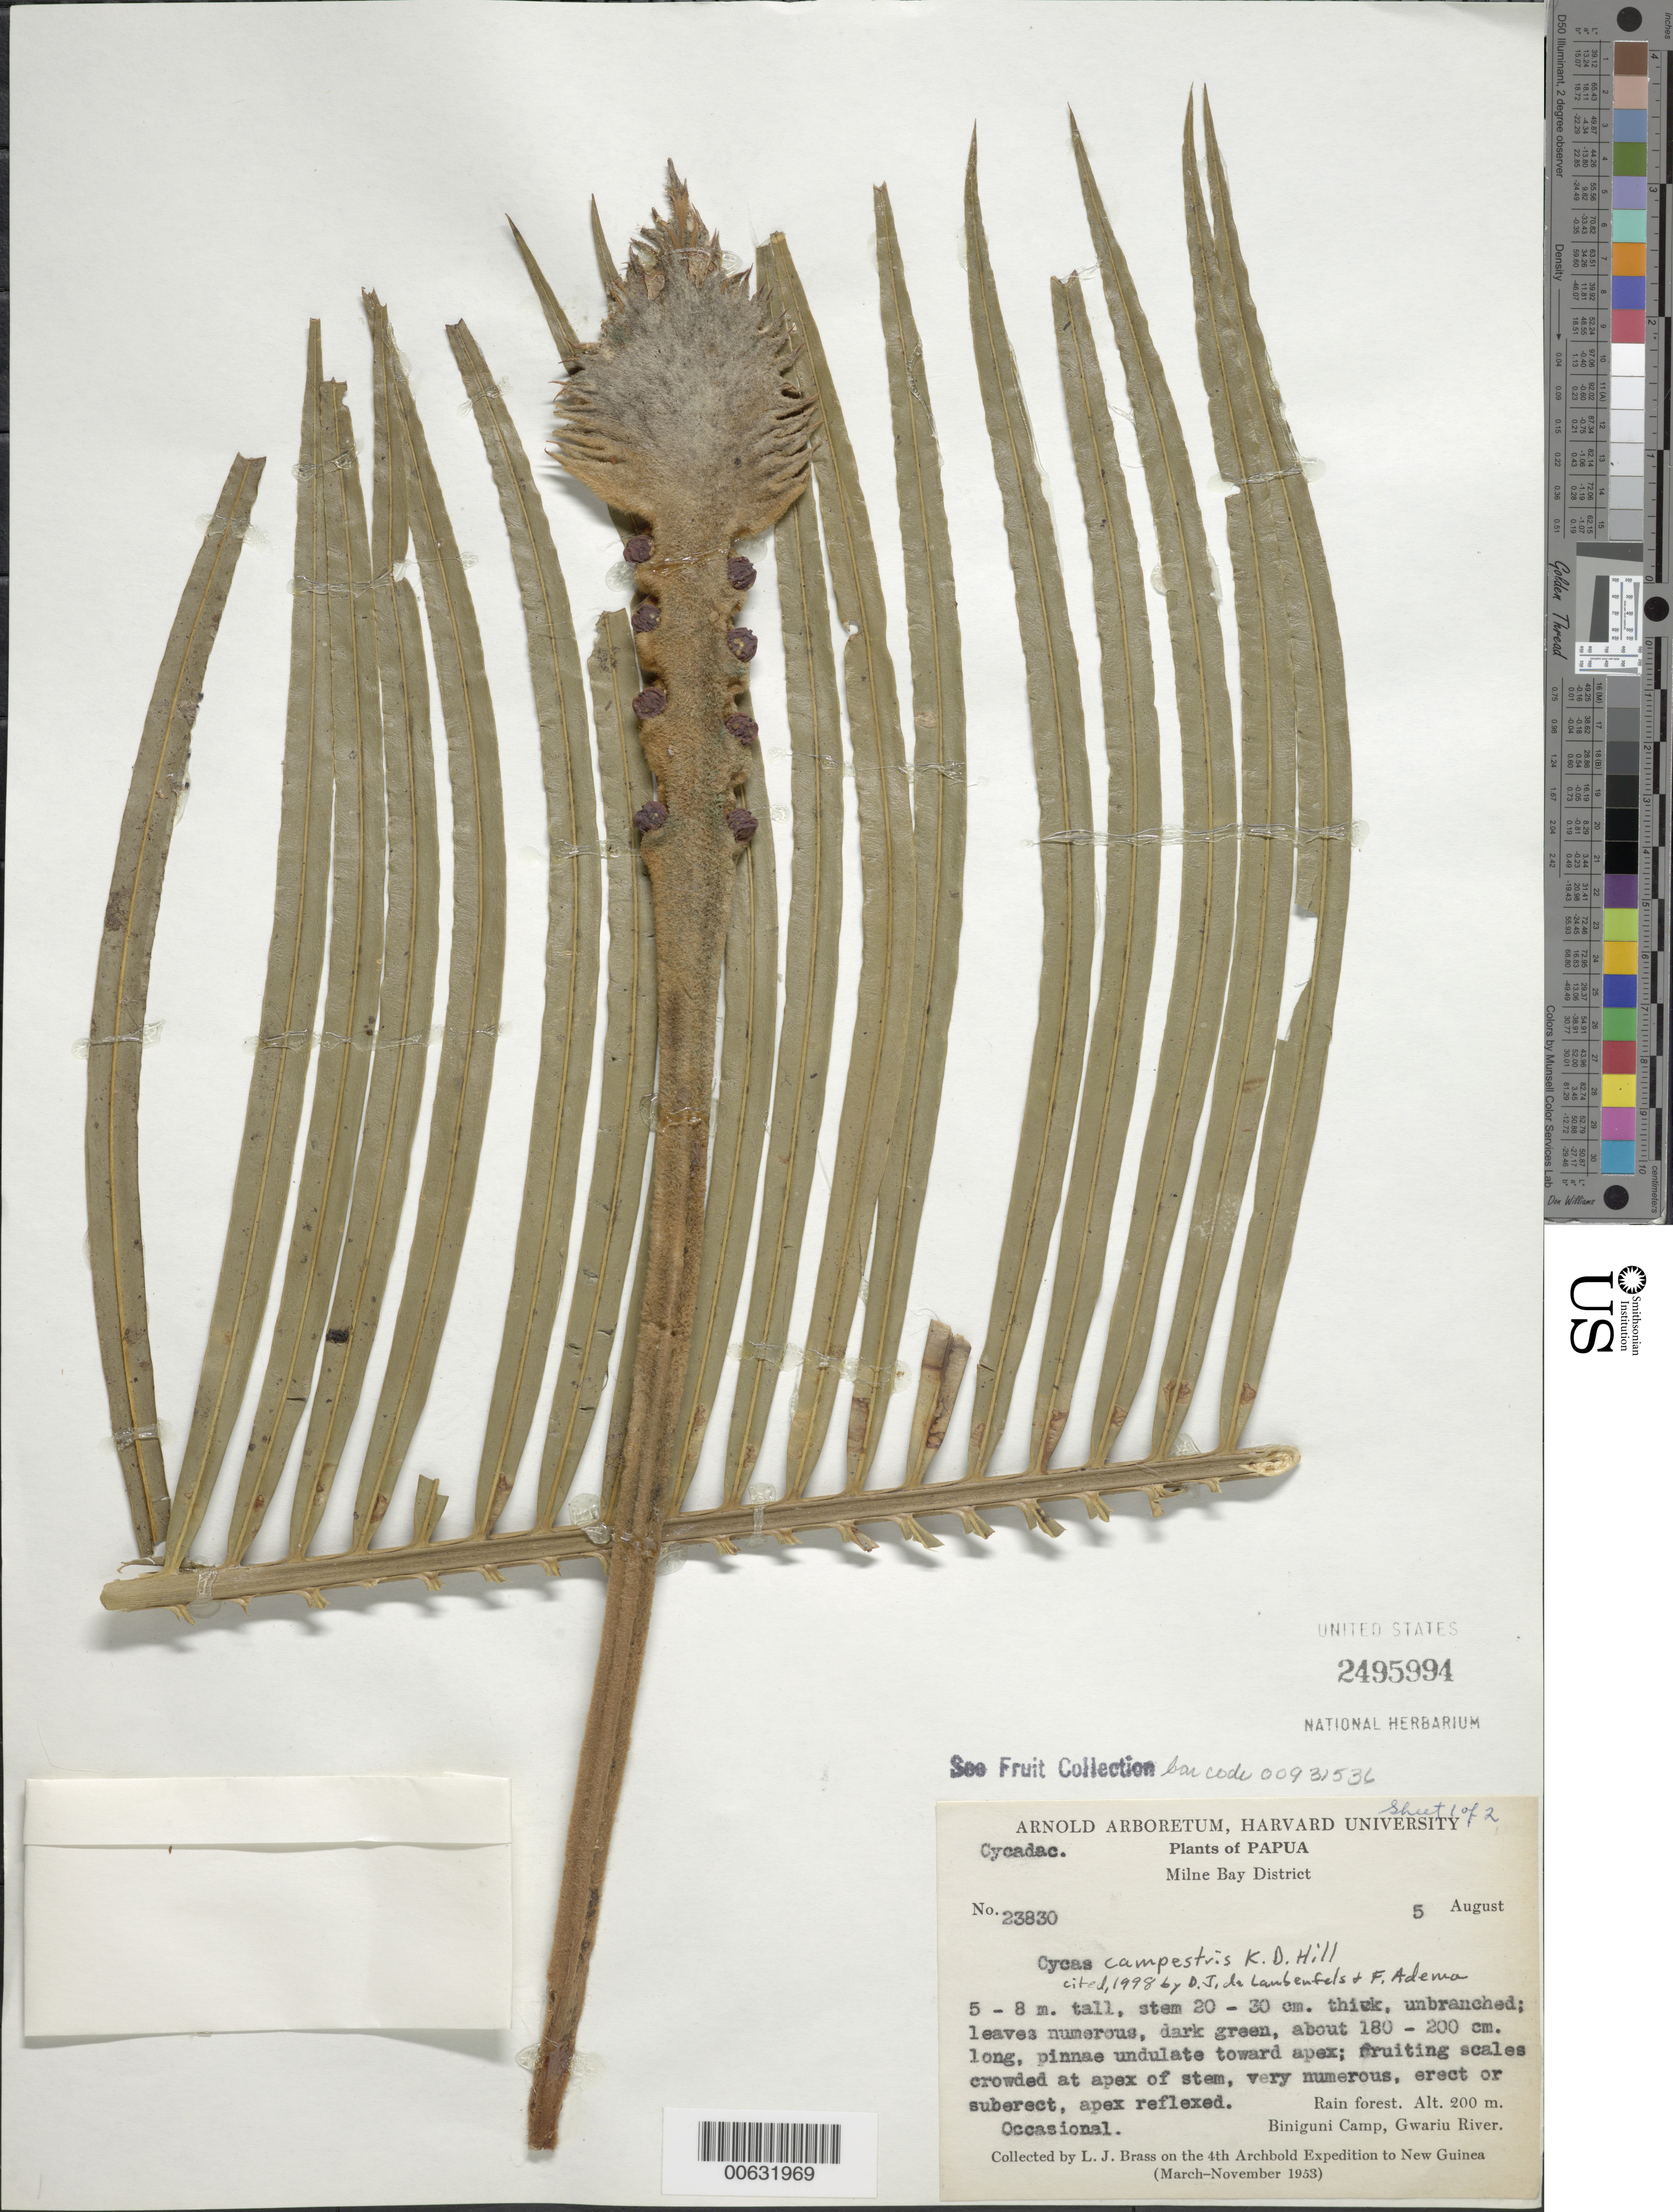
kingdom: Plantae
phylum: Tracheophyta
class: Cycadopsida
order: Cycadales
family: Cycadaceae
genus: Cycas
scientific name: Cycas campestris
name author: K.D. Hill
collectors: L. J. Brass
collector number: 23830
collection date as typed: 05 Aug 1953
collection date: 1953-08-05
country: Papua New Guinea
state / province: Milne Bay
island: New Guinea Group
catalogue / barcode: US 2495994